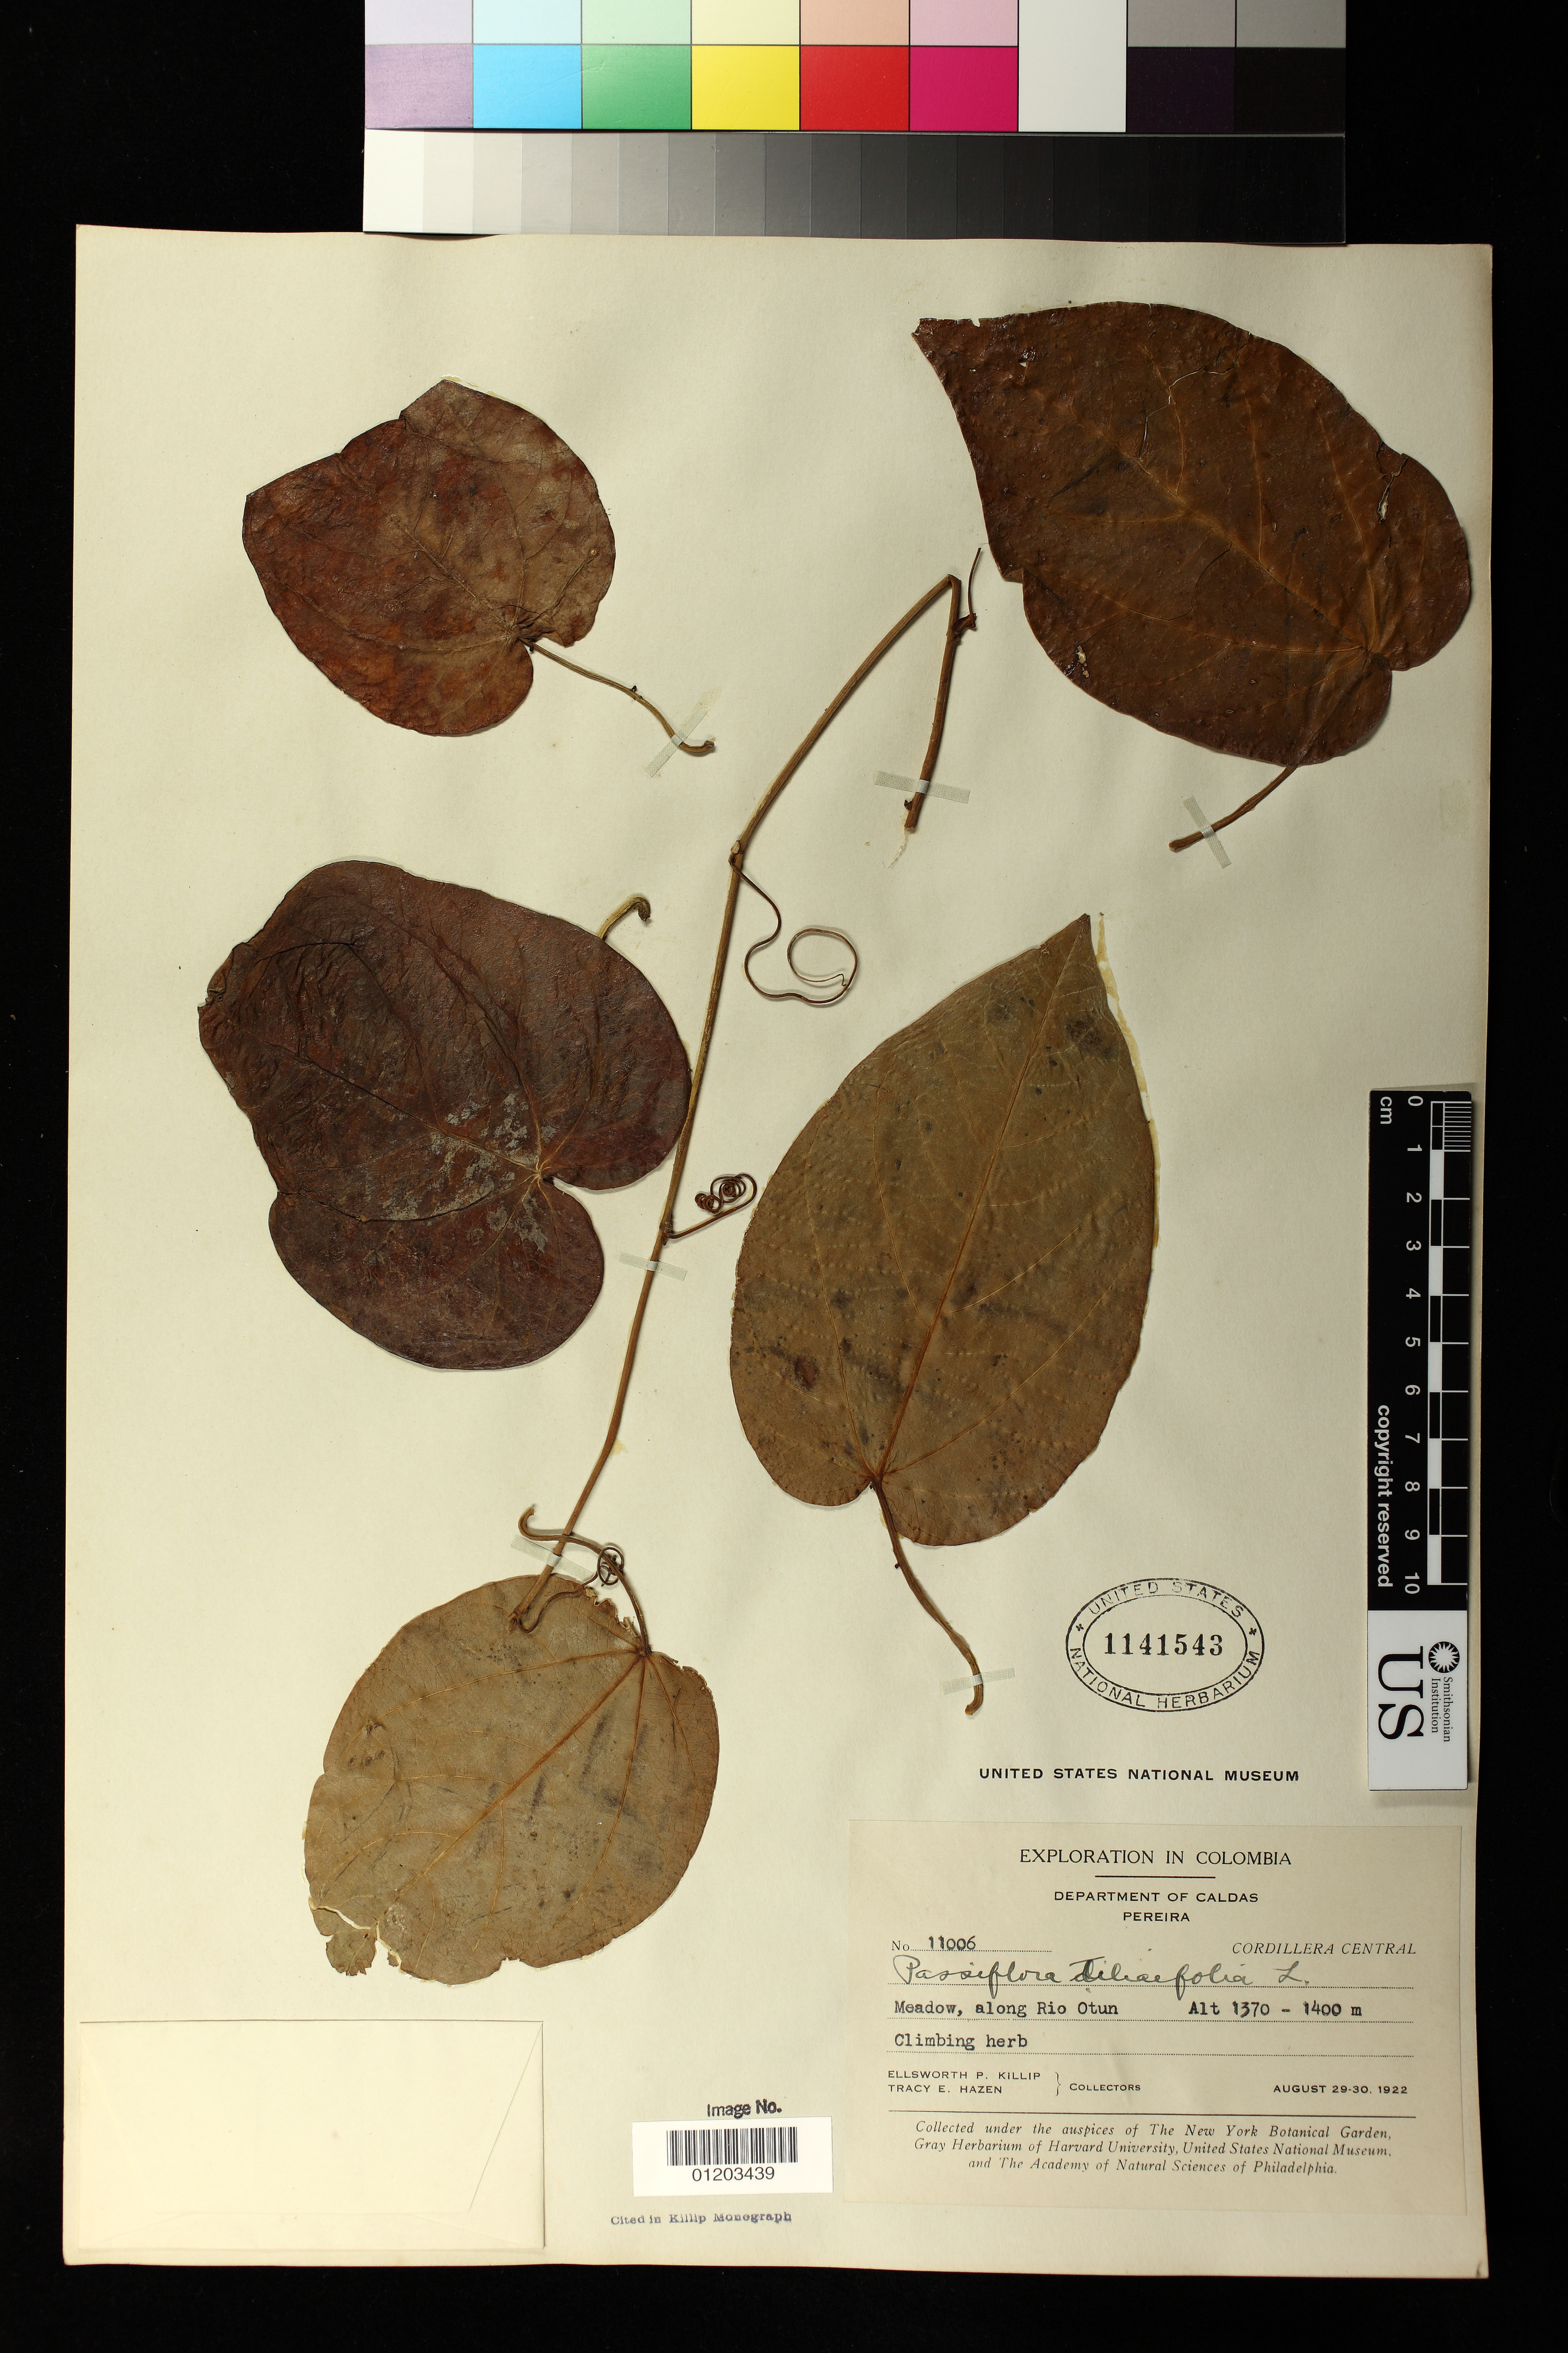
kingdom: Plantae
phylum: Tracheophyta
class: Magnoliopsida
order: Malpighiales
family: Passifloraceae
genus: Passiflora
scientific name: Passiflora tiliifolia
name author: L.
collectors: E. P. Killip & T. E. Hazen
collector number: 11006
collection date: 1922-08-29,1922-08-30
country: Colombia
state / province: Caldas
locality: Pereira.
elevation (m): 1370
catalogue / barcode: US 1141543